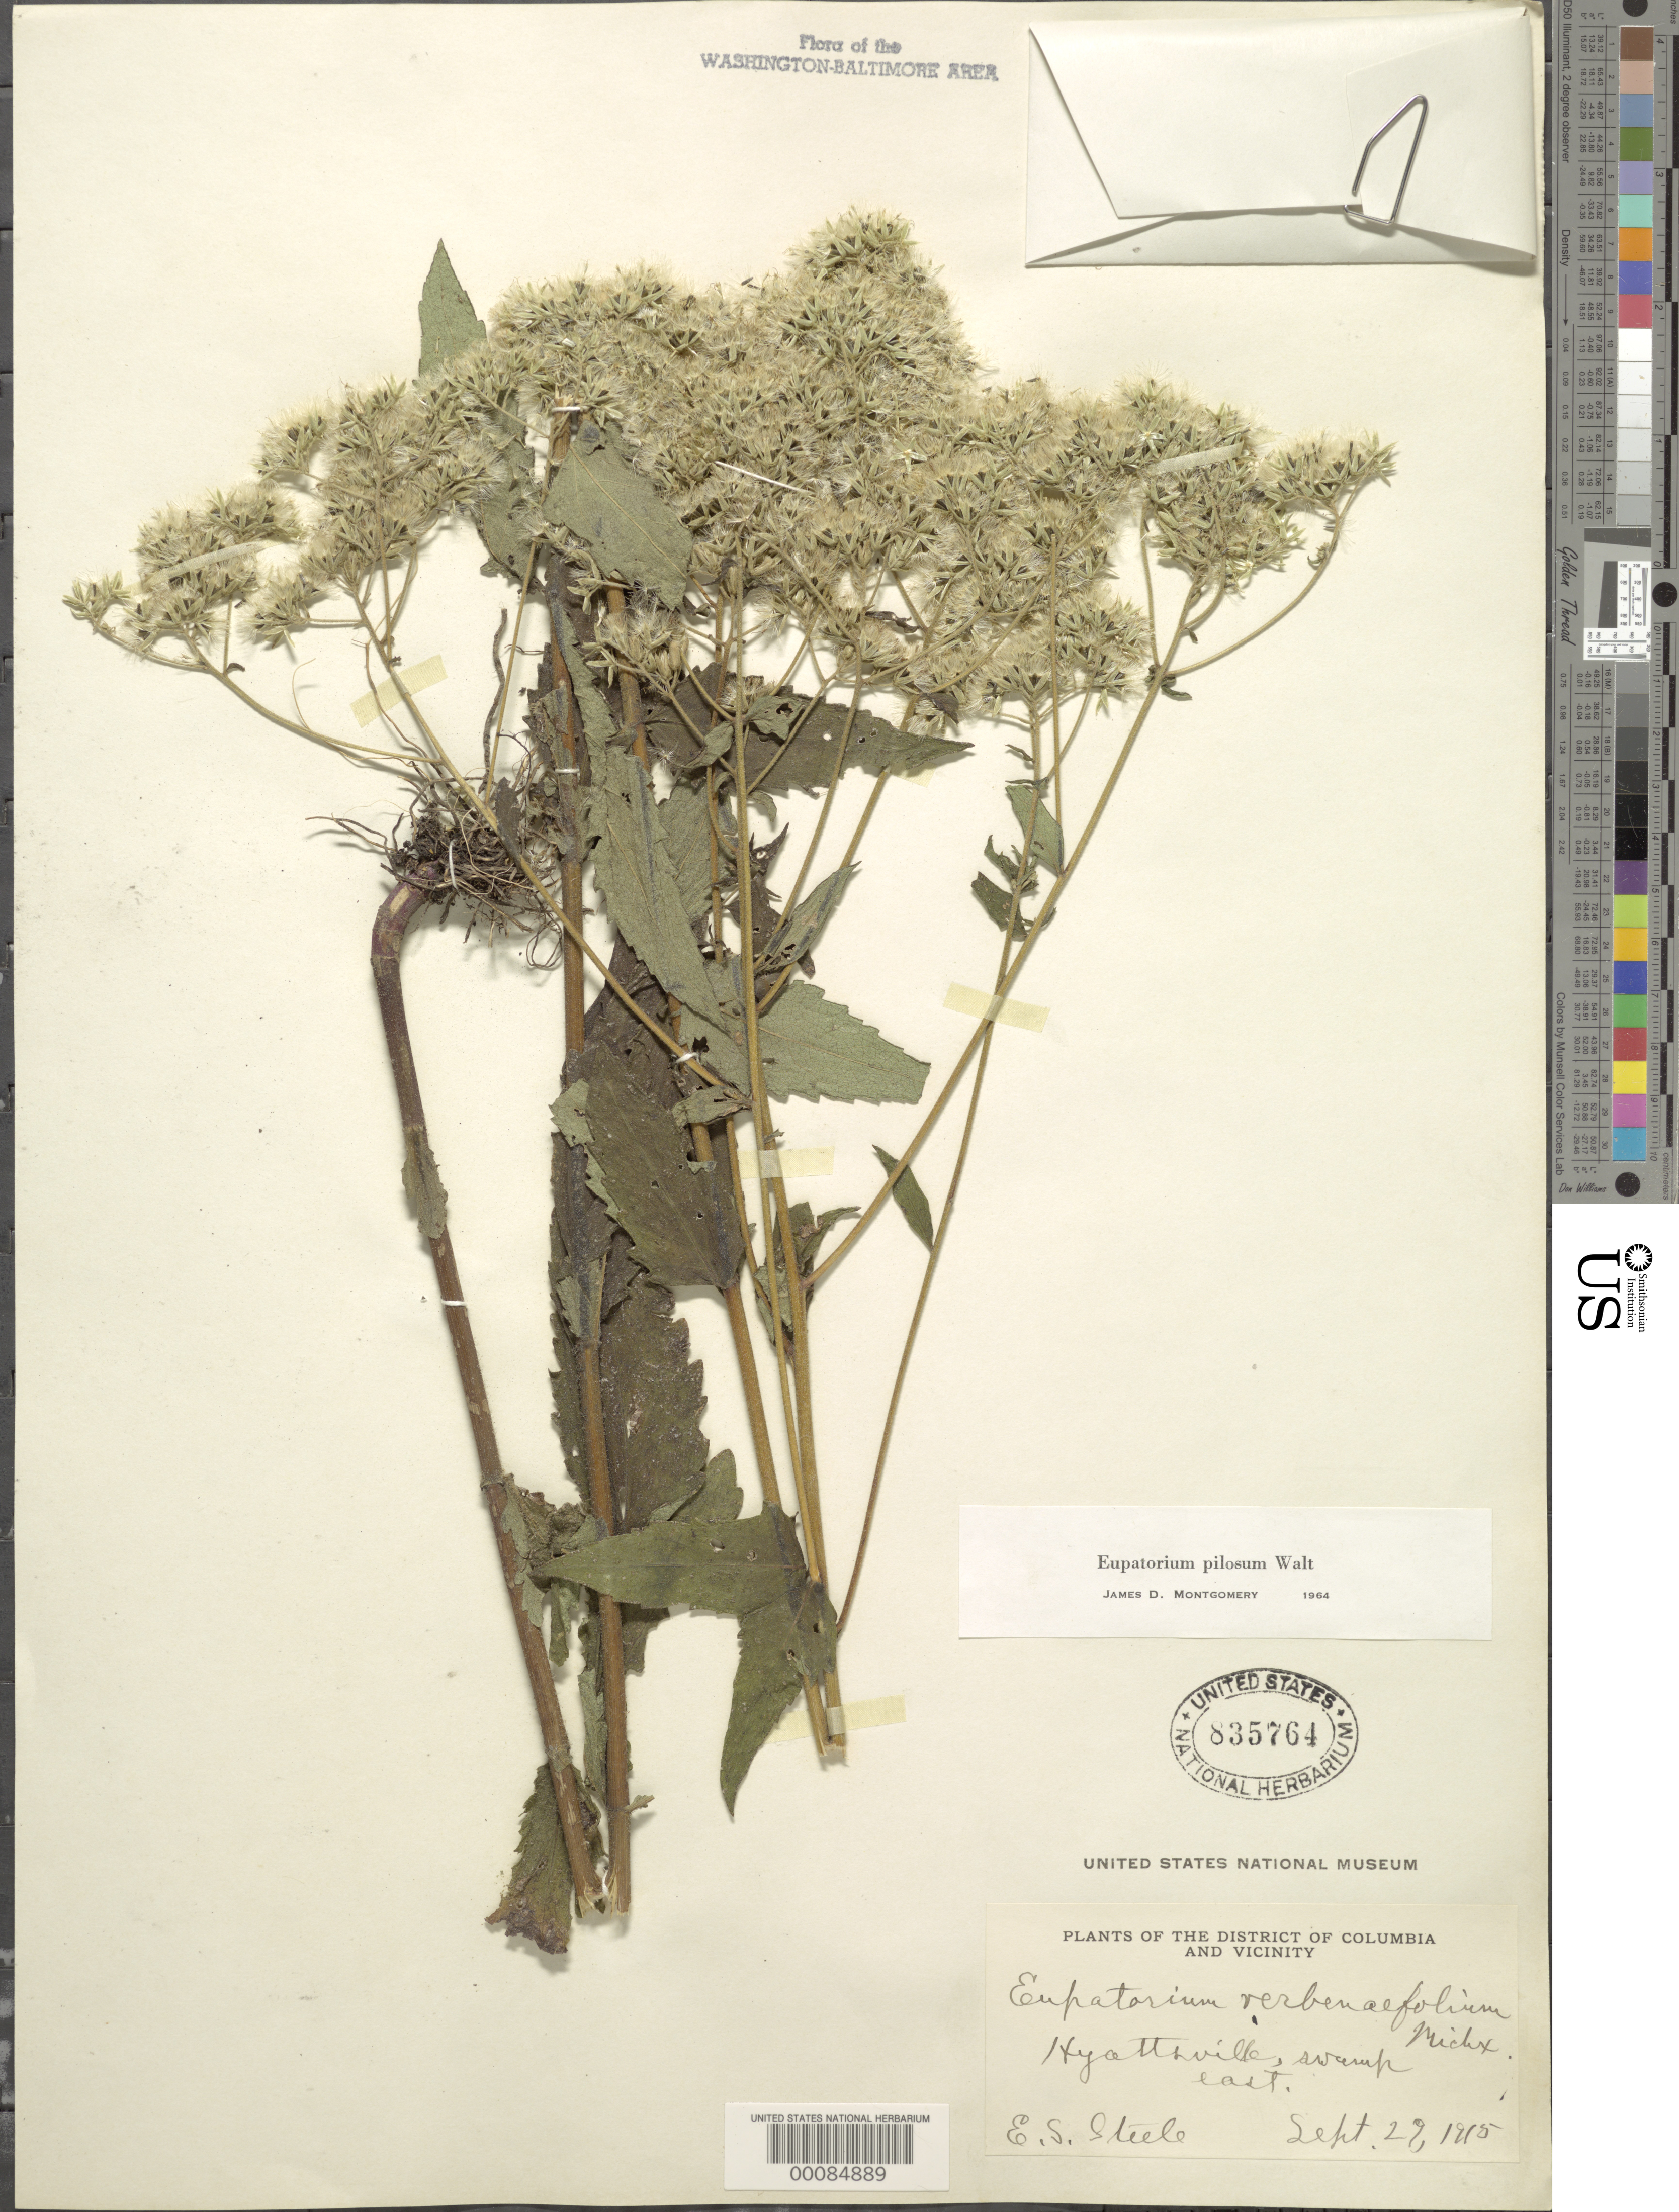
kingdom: Plantae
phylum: Tracheophyta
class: Magnoliopsida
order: Asterales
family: Asteraceae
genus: Eupatorium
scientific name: Eupatorium pilosum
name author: Walter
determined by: Montgomery, J. D.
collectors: E. Steele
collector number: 349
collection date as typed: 29 Sep 1915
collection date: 1915-09-29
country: United States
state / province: Maryland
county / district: Prince George's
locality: Hyattsville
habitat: Swamp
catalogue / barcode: US 835764